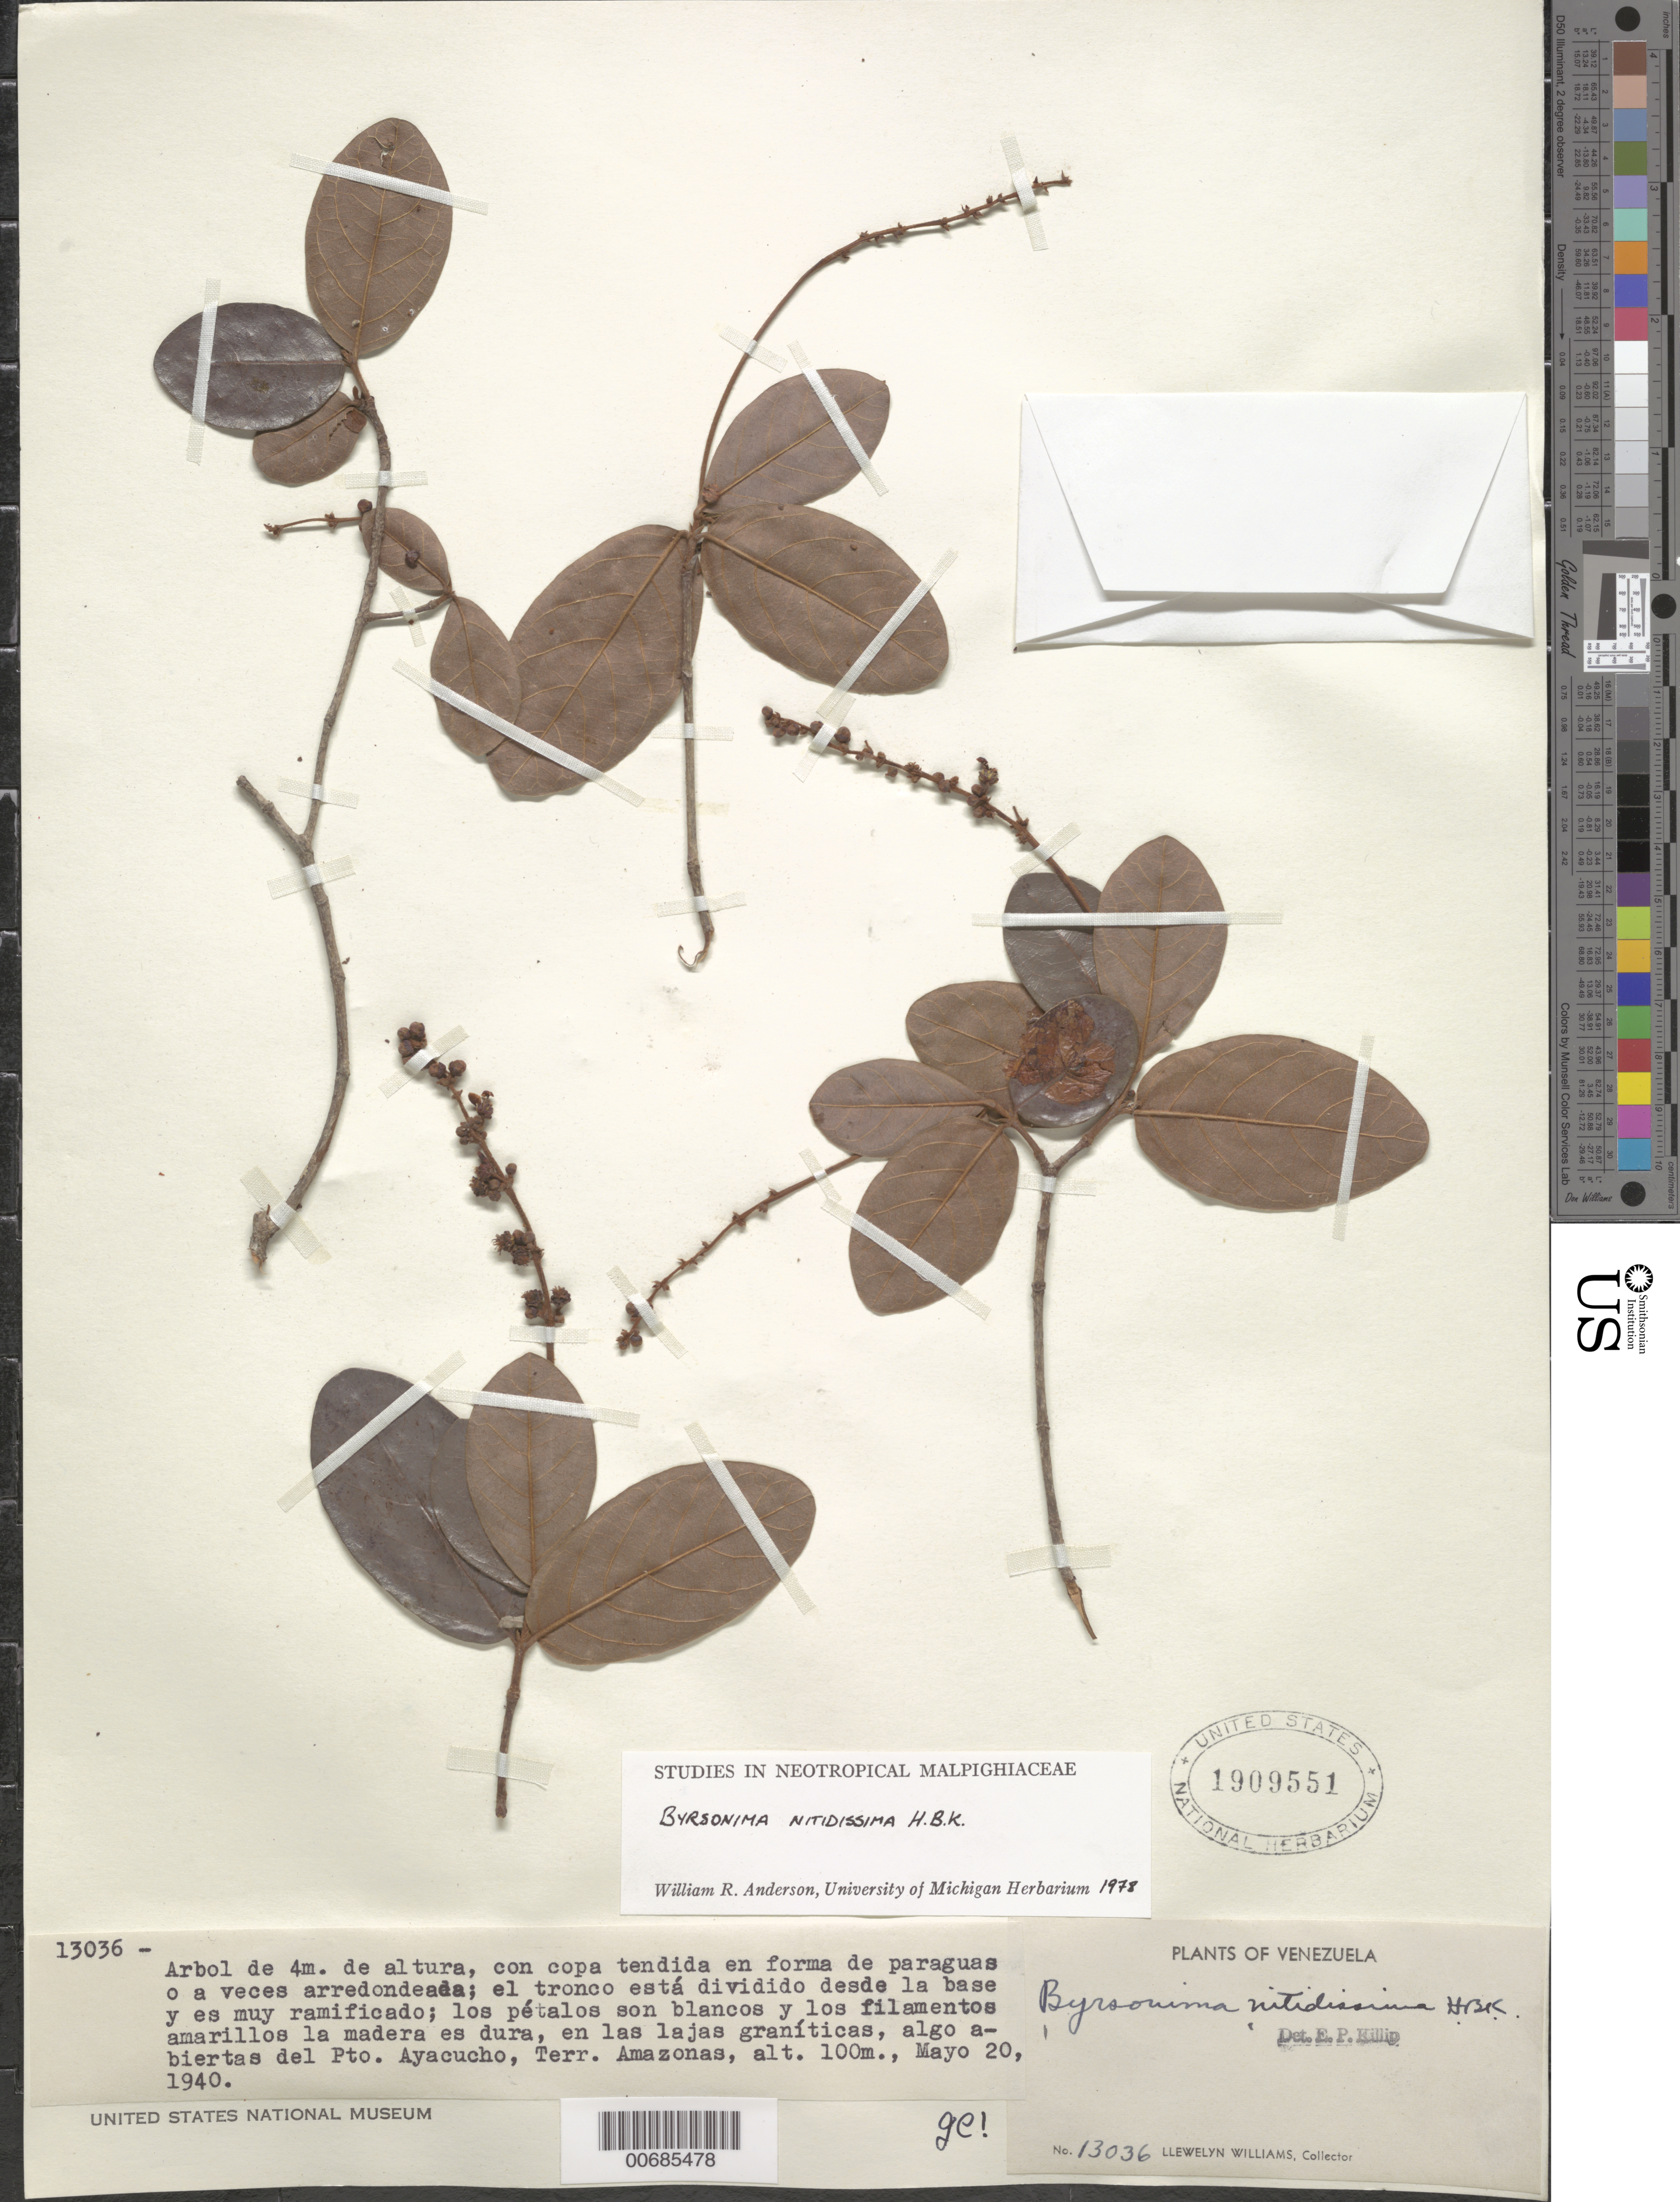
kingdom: Plantae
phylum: Tracheophyta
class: Magnoliopsida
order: Malpighiales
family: Malpighiaceae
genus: Byrsonima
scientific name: Byrsonima nitidissima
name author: Kunth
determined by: Anderson, W. R., (MICH), University of Michigan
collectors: Ll. Williams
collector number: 13036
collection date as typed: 20-May-40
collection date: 1940-05-20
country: Venezuela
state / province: Amazonas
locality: Puerto Ayacucho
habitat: Lajas graníticas, alog abiertas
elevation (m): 100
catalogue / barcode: US 1909551